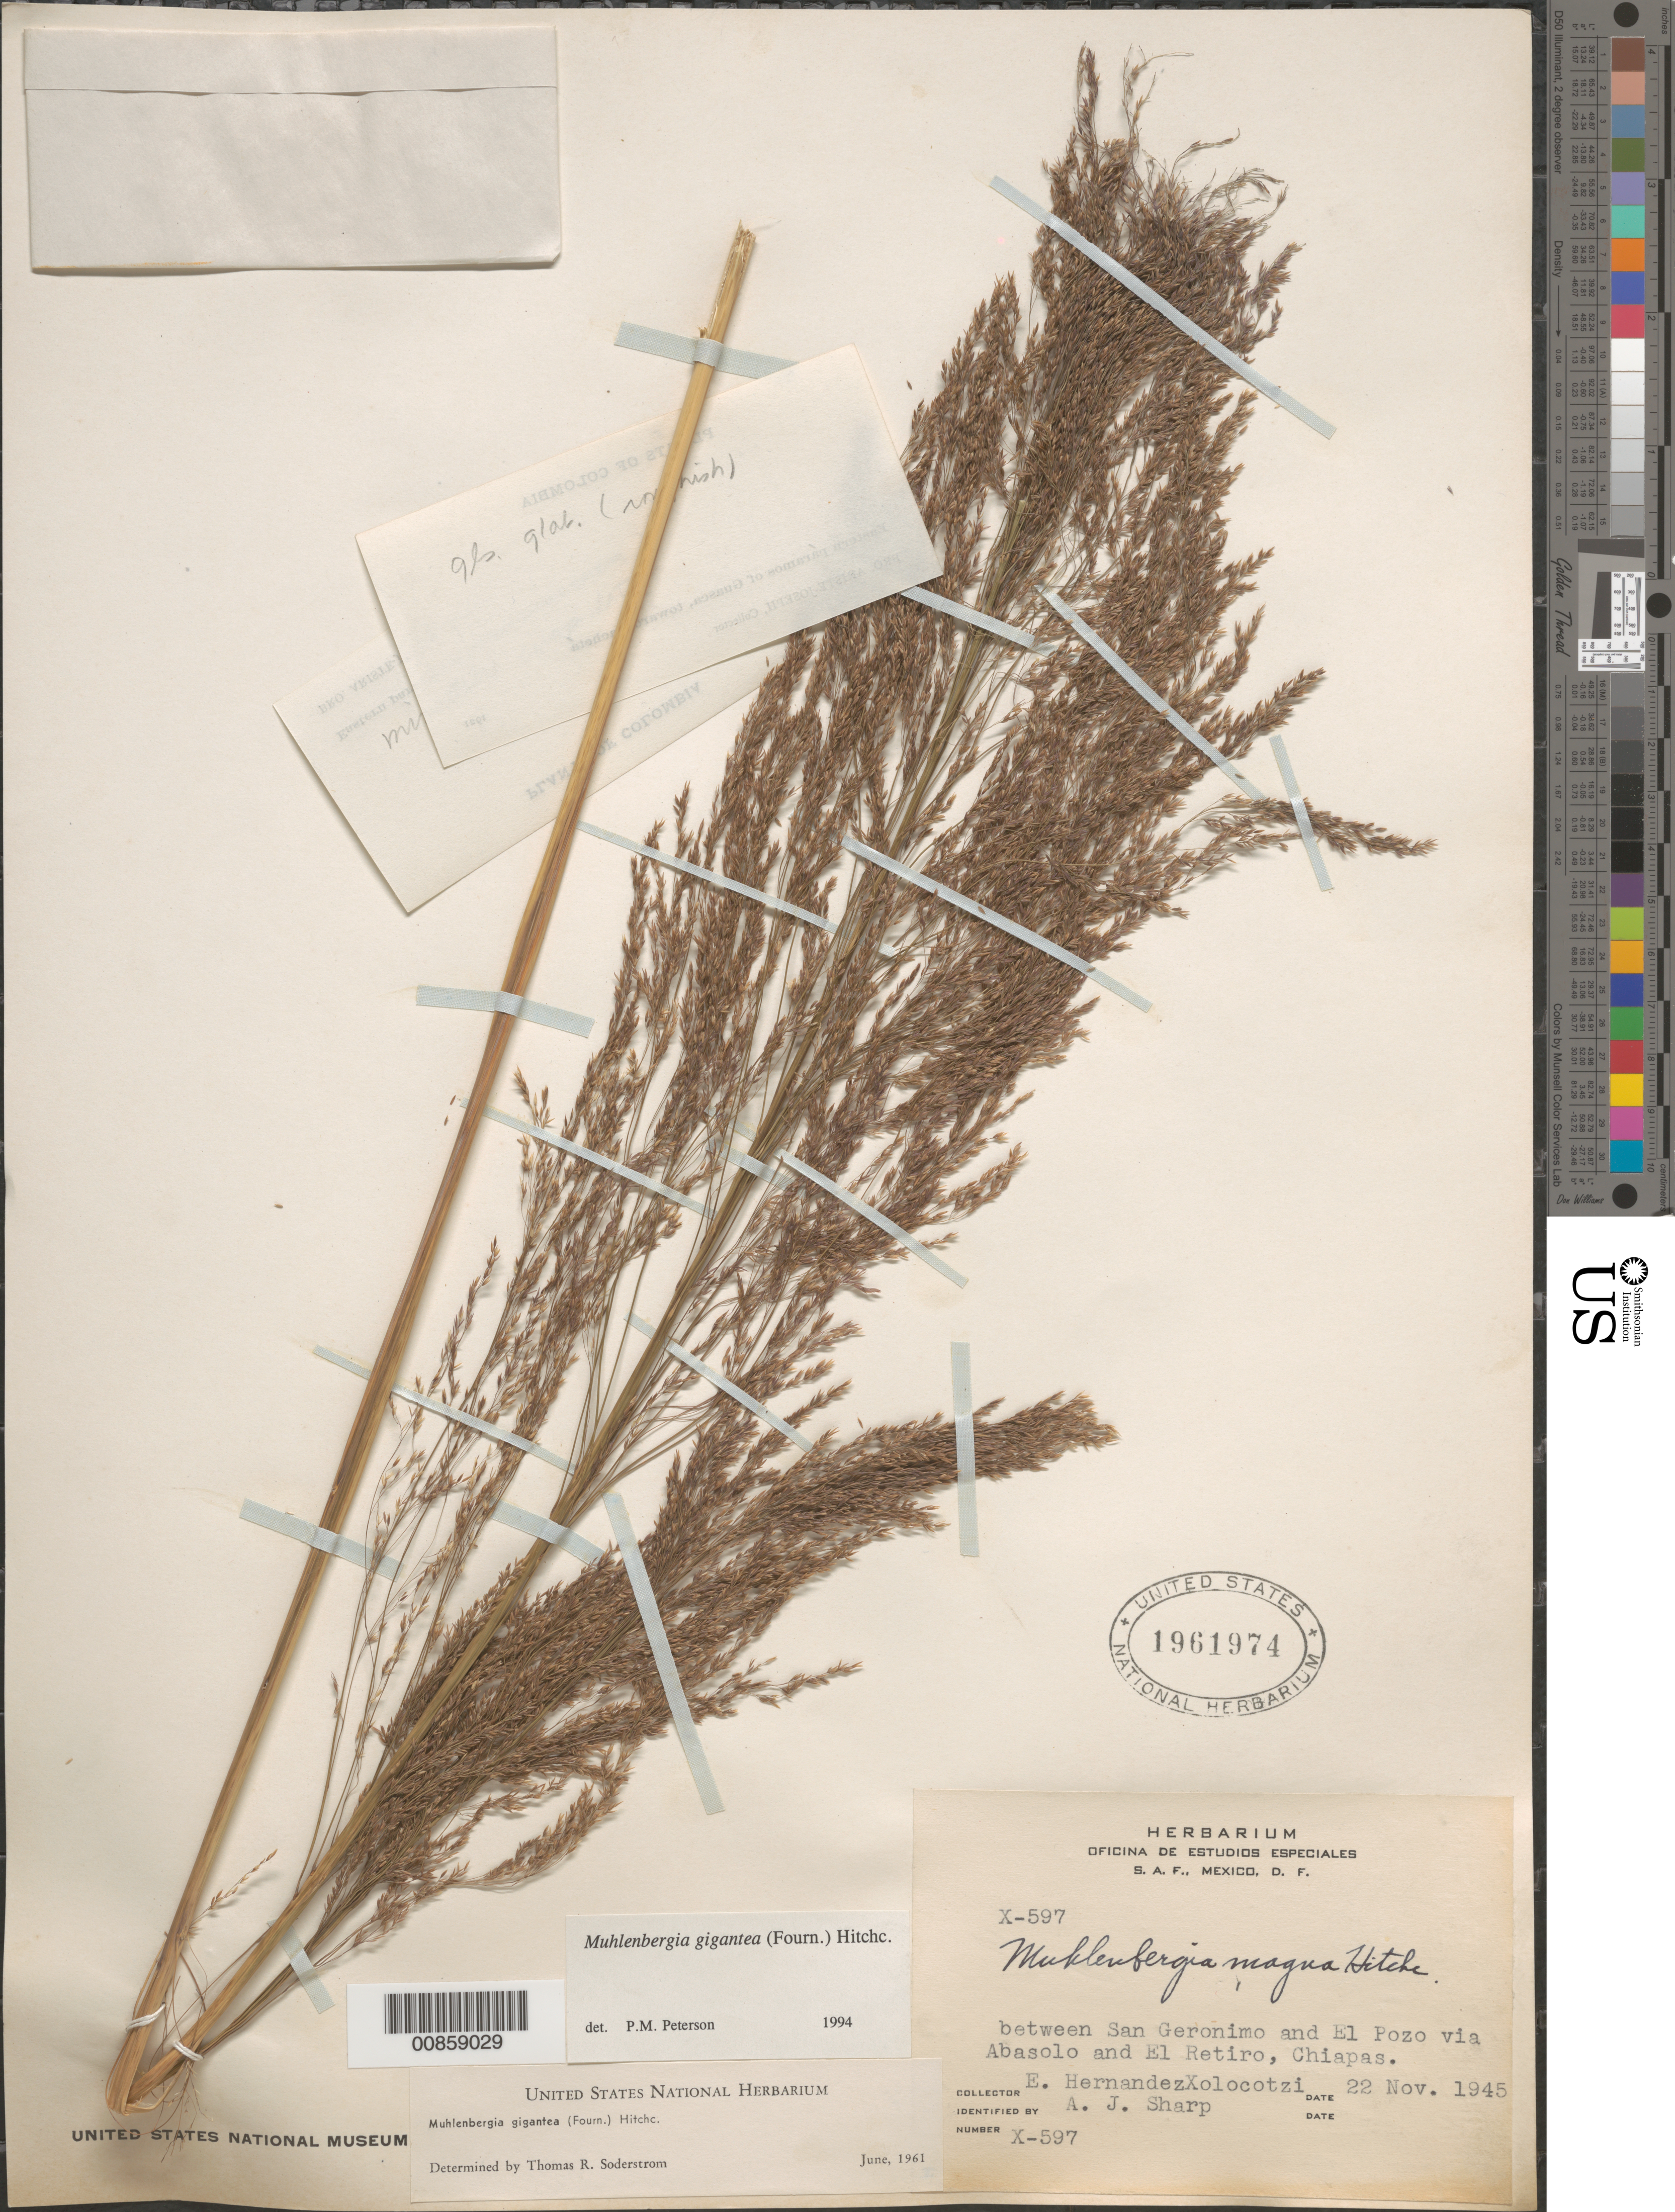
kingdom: Plantae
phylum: Tracheophyta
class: Liliopsida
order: Poales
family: Poaceae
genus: Muhlenbergia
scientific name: Muhlenbergia gigantea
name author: (E. Fourn.) Hitchc.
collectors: E. I. Hernández-X.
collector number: X-597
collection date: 1945-11-22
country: Mexico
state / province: Chiapas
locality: Between San Geronimo and El Pozo via Abasolo and El Retiro.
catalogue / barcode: US 1961974